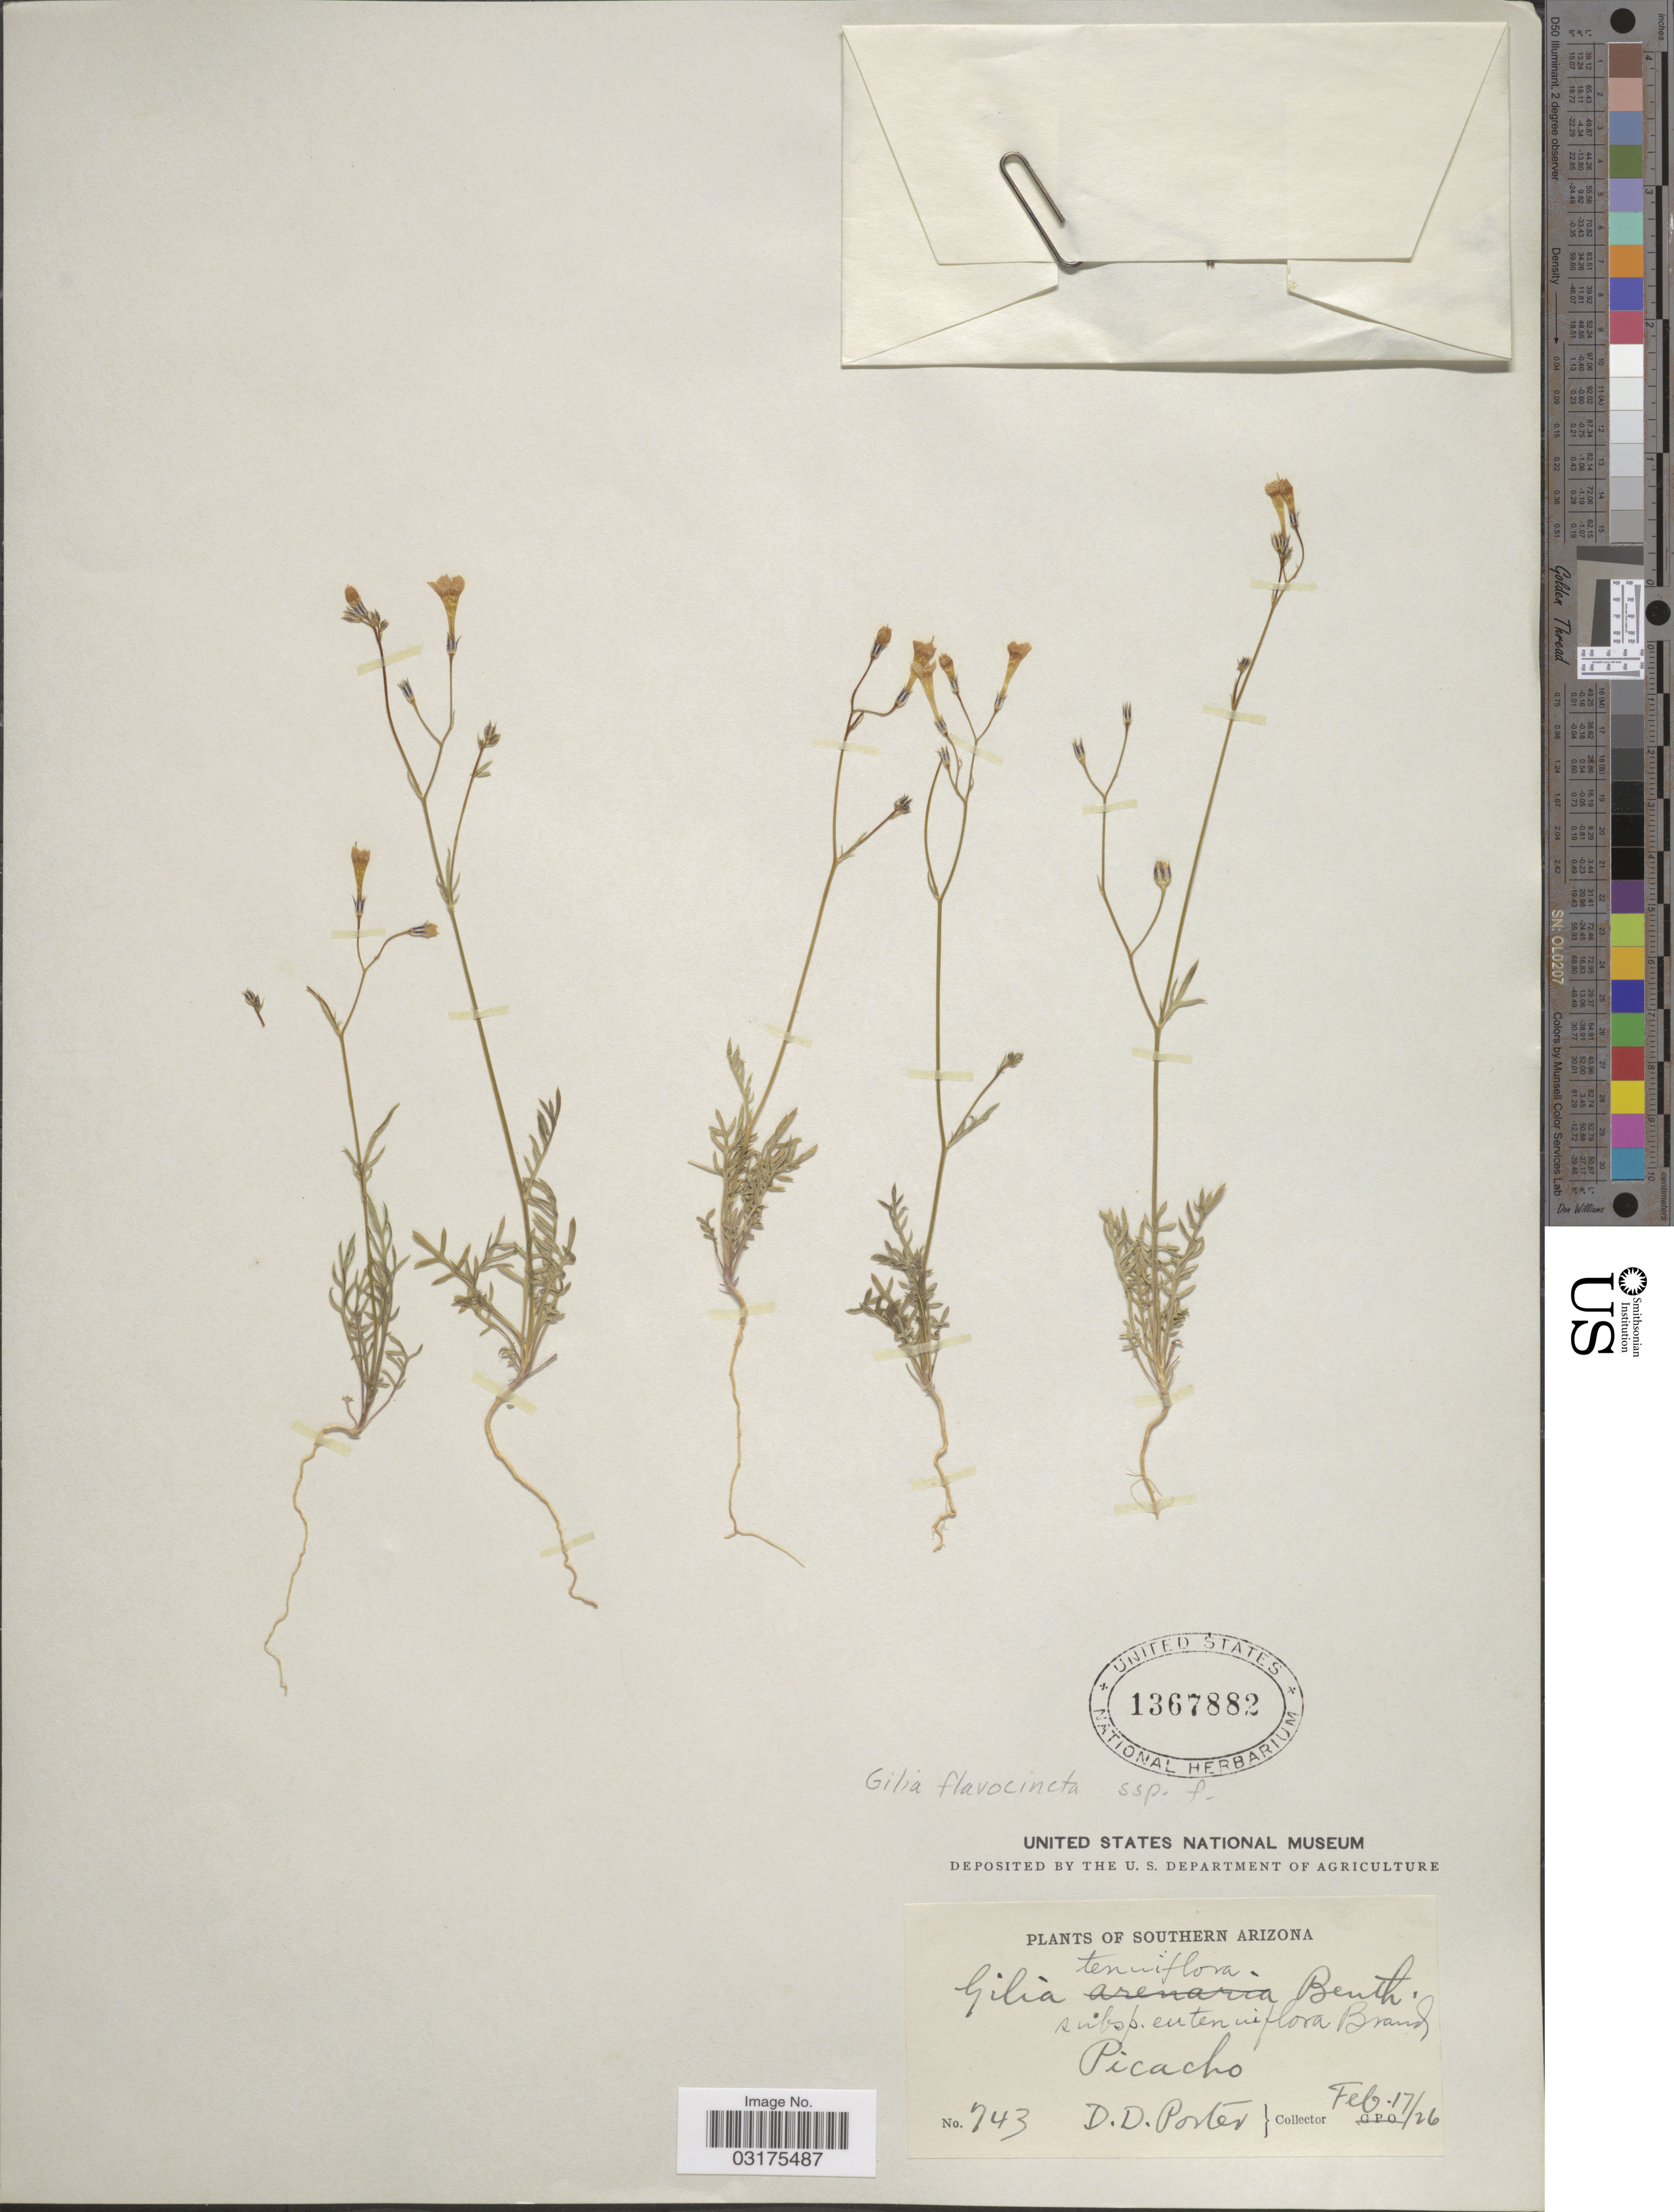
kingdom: Plantae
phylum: Tracheophyta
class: Magnoliopsida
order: Ericales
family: Polemoniaceae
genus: Gilia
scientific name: Gilia flavocincta subsp. flavocincta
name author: A. Nelson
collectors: D. D. Porter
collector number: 743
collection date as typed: Transcribed d/m/y: 17/2/26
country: United States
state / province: Arizona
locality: Southern Arizona, Picacho.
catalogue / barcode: US 1367882